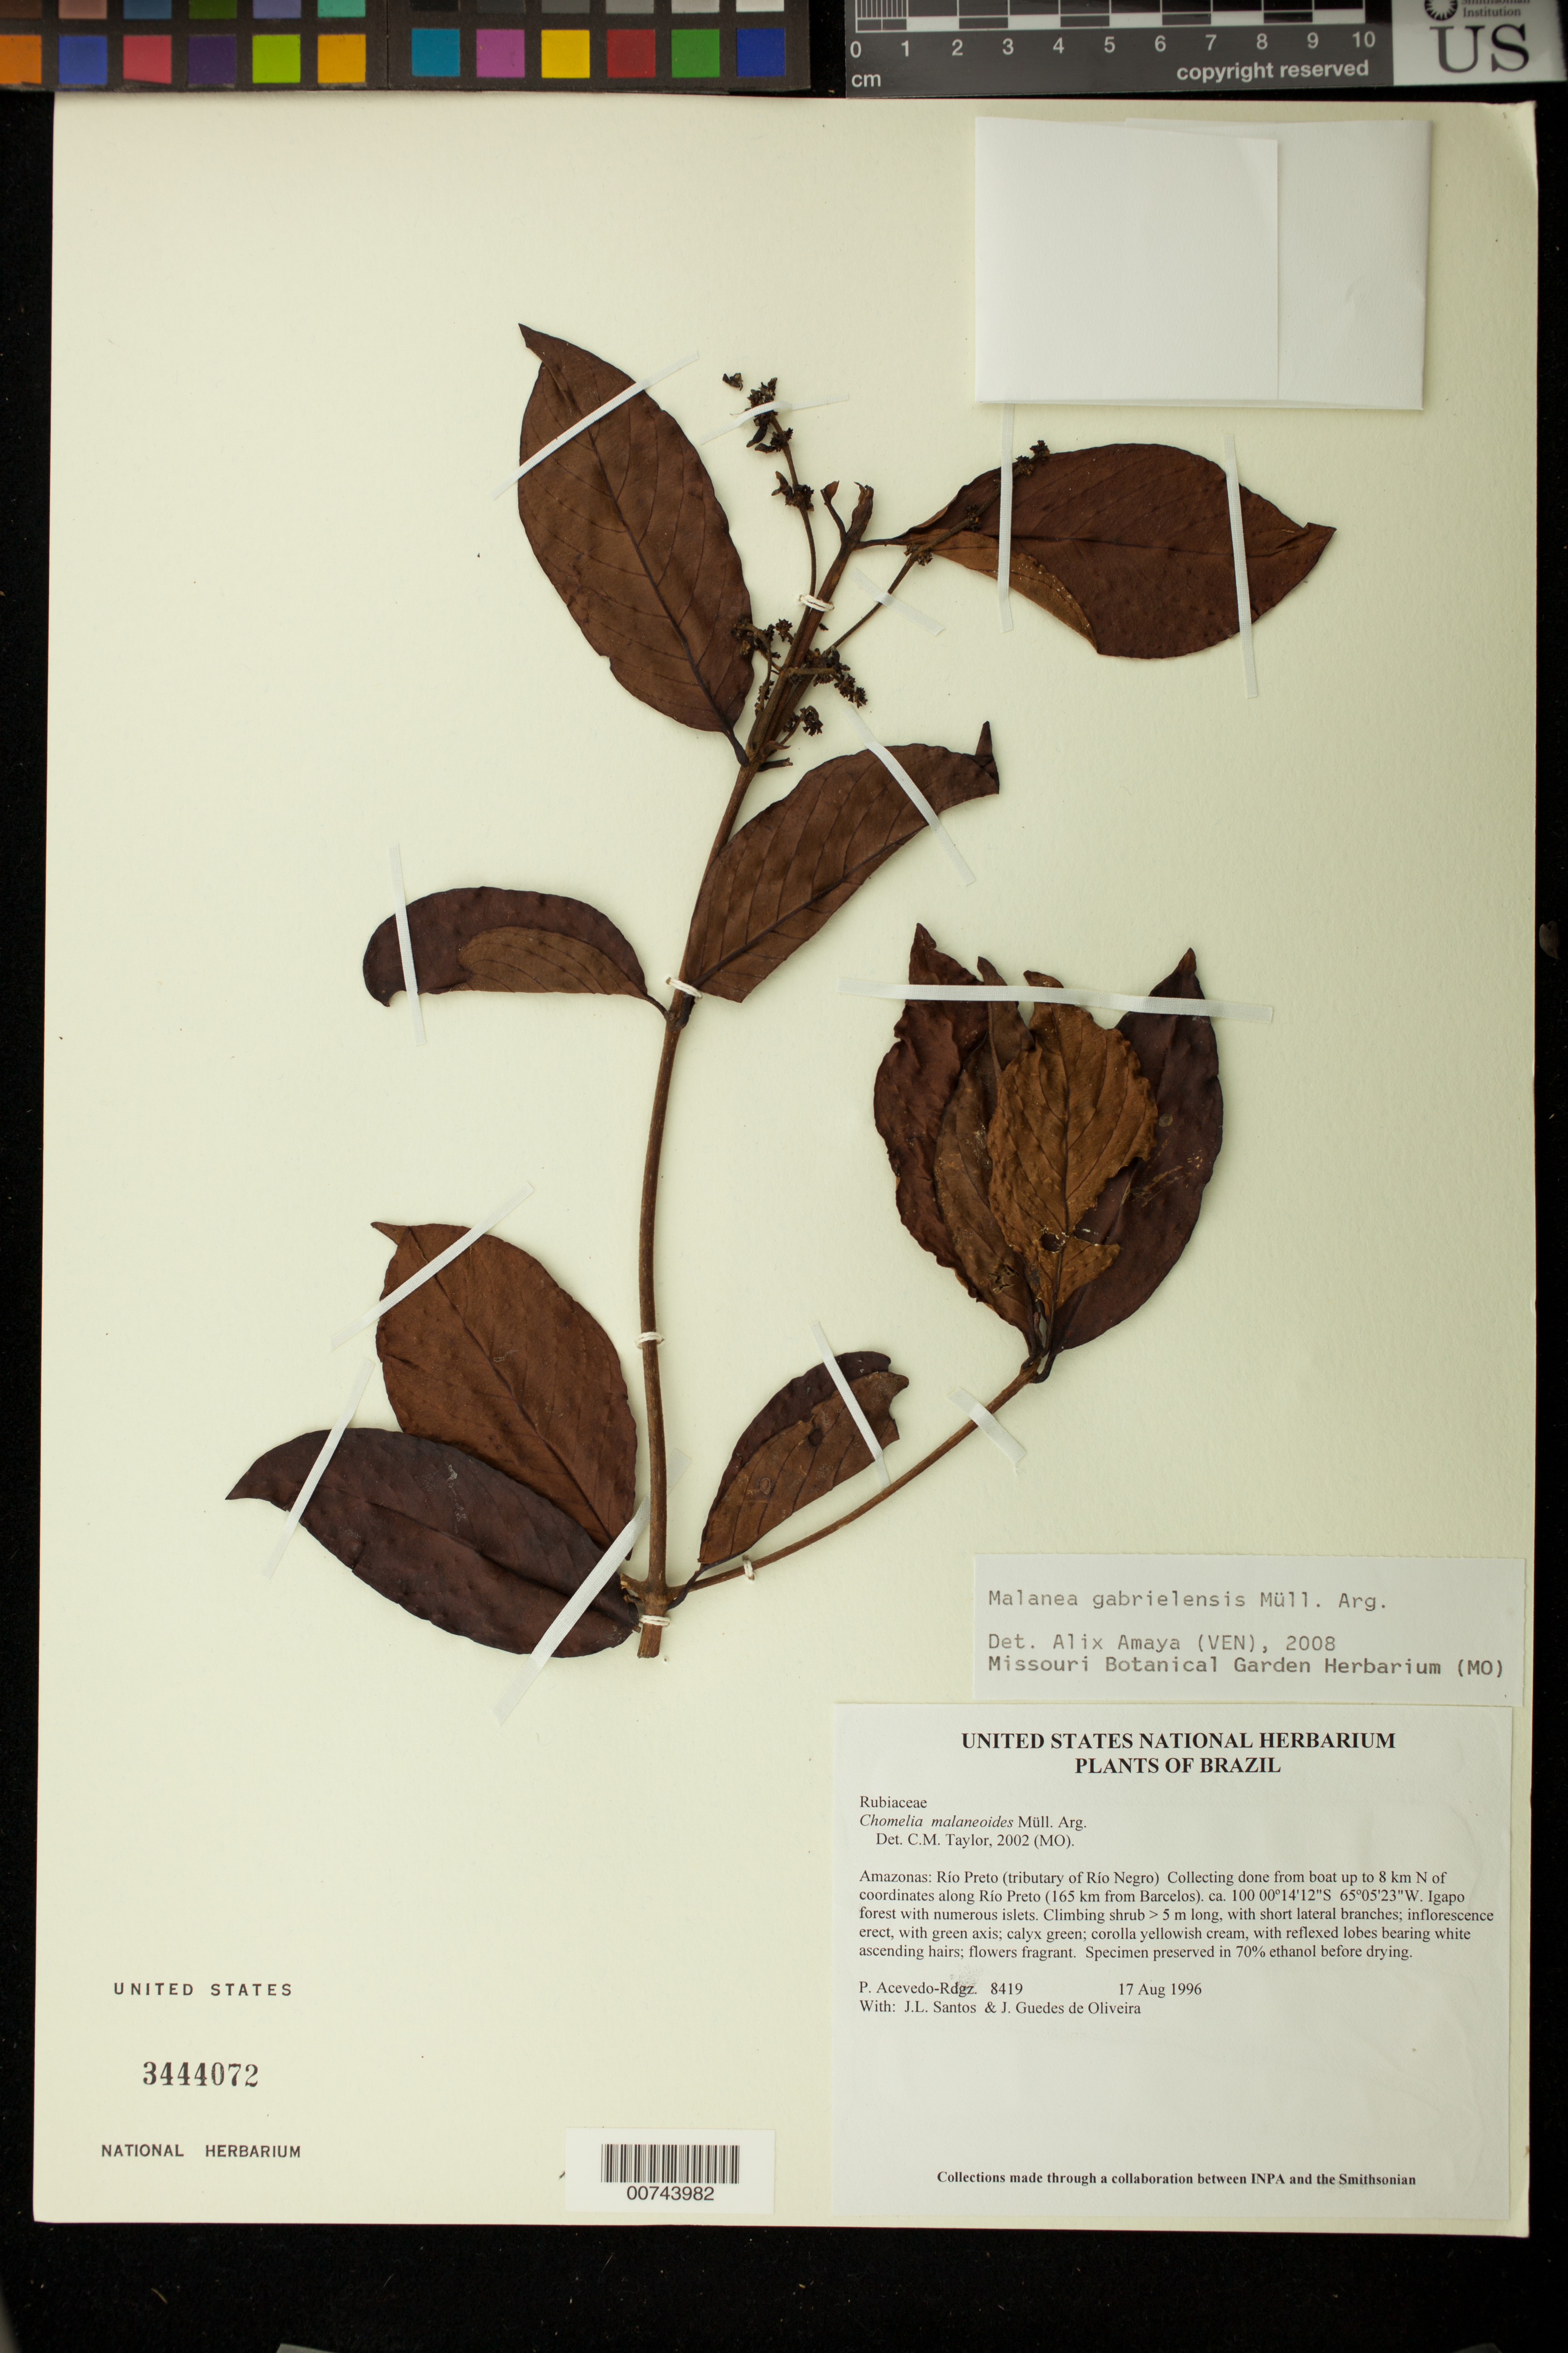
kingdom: Plantae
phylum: Tracheophyta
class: Magnoliopsida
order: Gentianales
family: Rubiaceae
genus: Malanea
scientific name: Malanea gabrielensis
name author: Müll. Arg.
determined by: Amaya, A.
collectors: P. Acevedo-Rodr., J. L. Santos & J. Guedes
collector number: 8419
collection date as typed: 17 Aug 1996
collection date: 1996-08-17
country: Brazil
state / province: Amazonas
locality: Amazonas: Río Preto (tributary of Río Negro) Collecting done from boat up to 8 km N of coordinates along Río Preto (165 km from Barcelos).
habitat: Igapo forest with numerous islets.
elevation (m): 100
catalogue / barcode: US 3444072